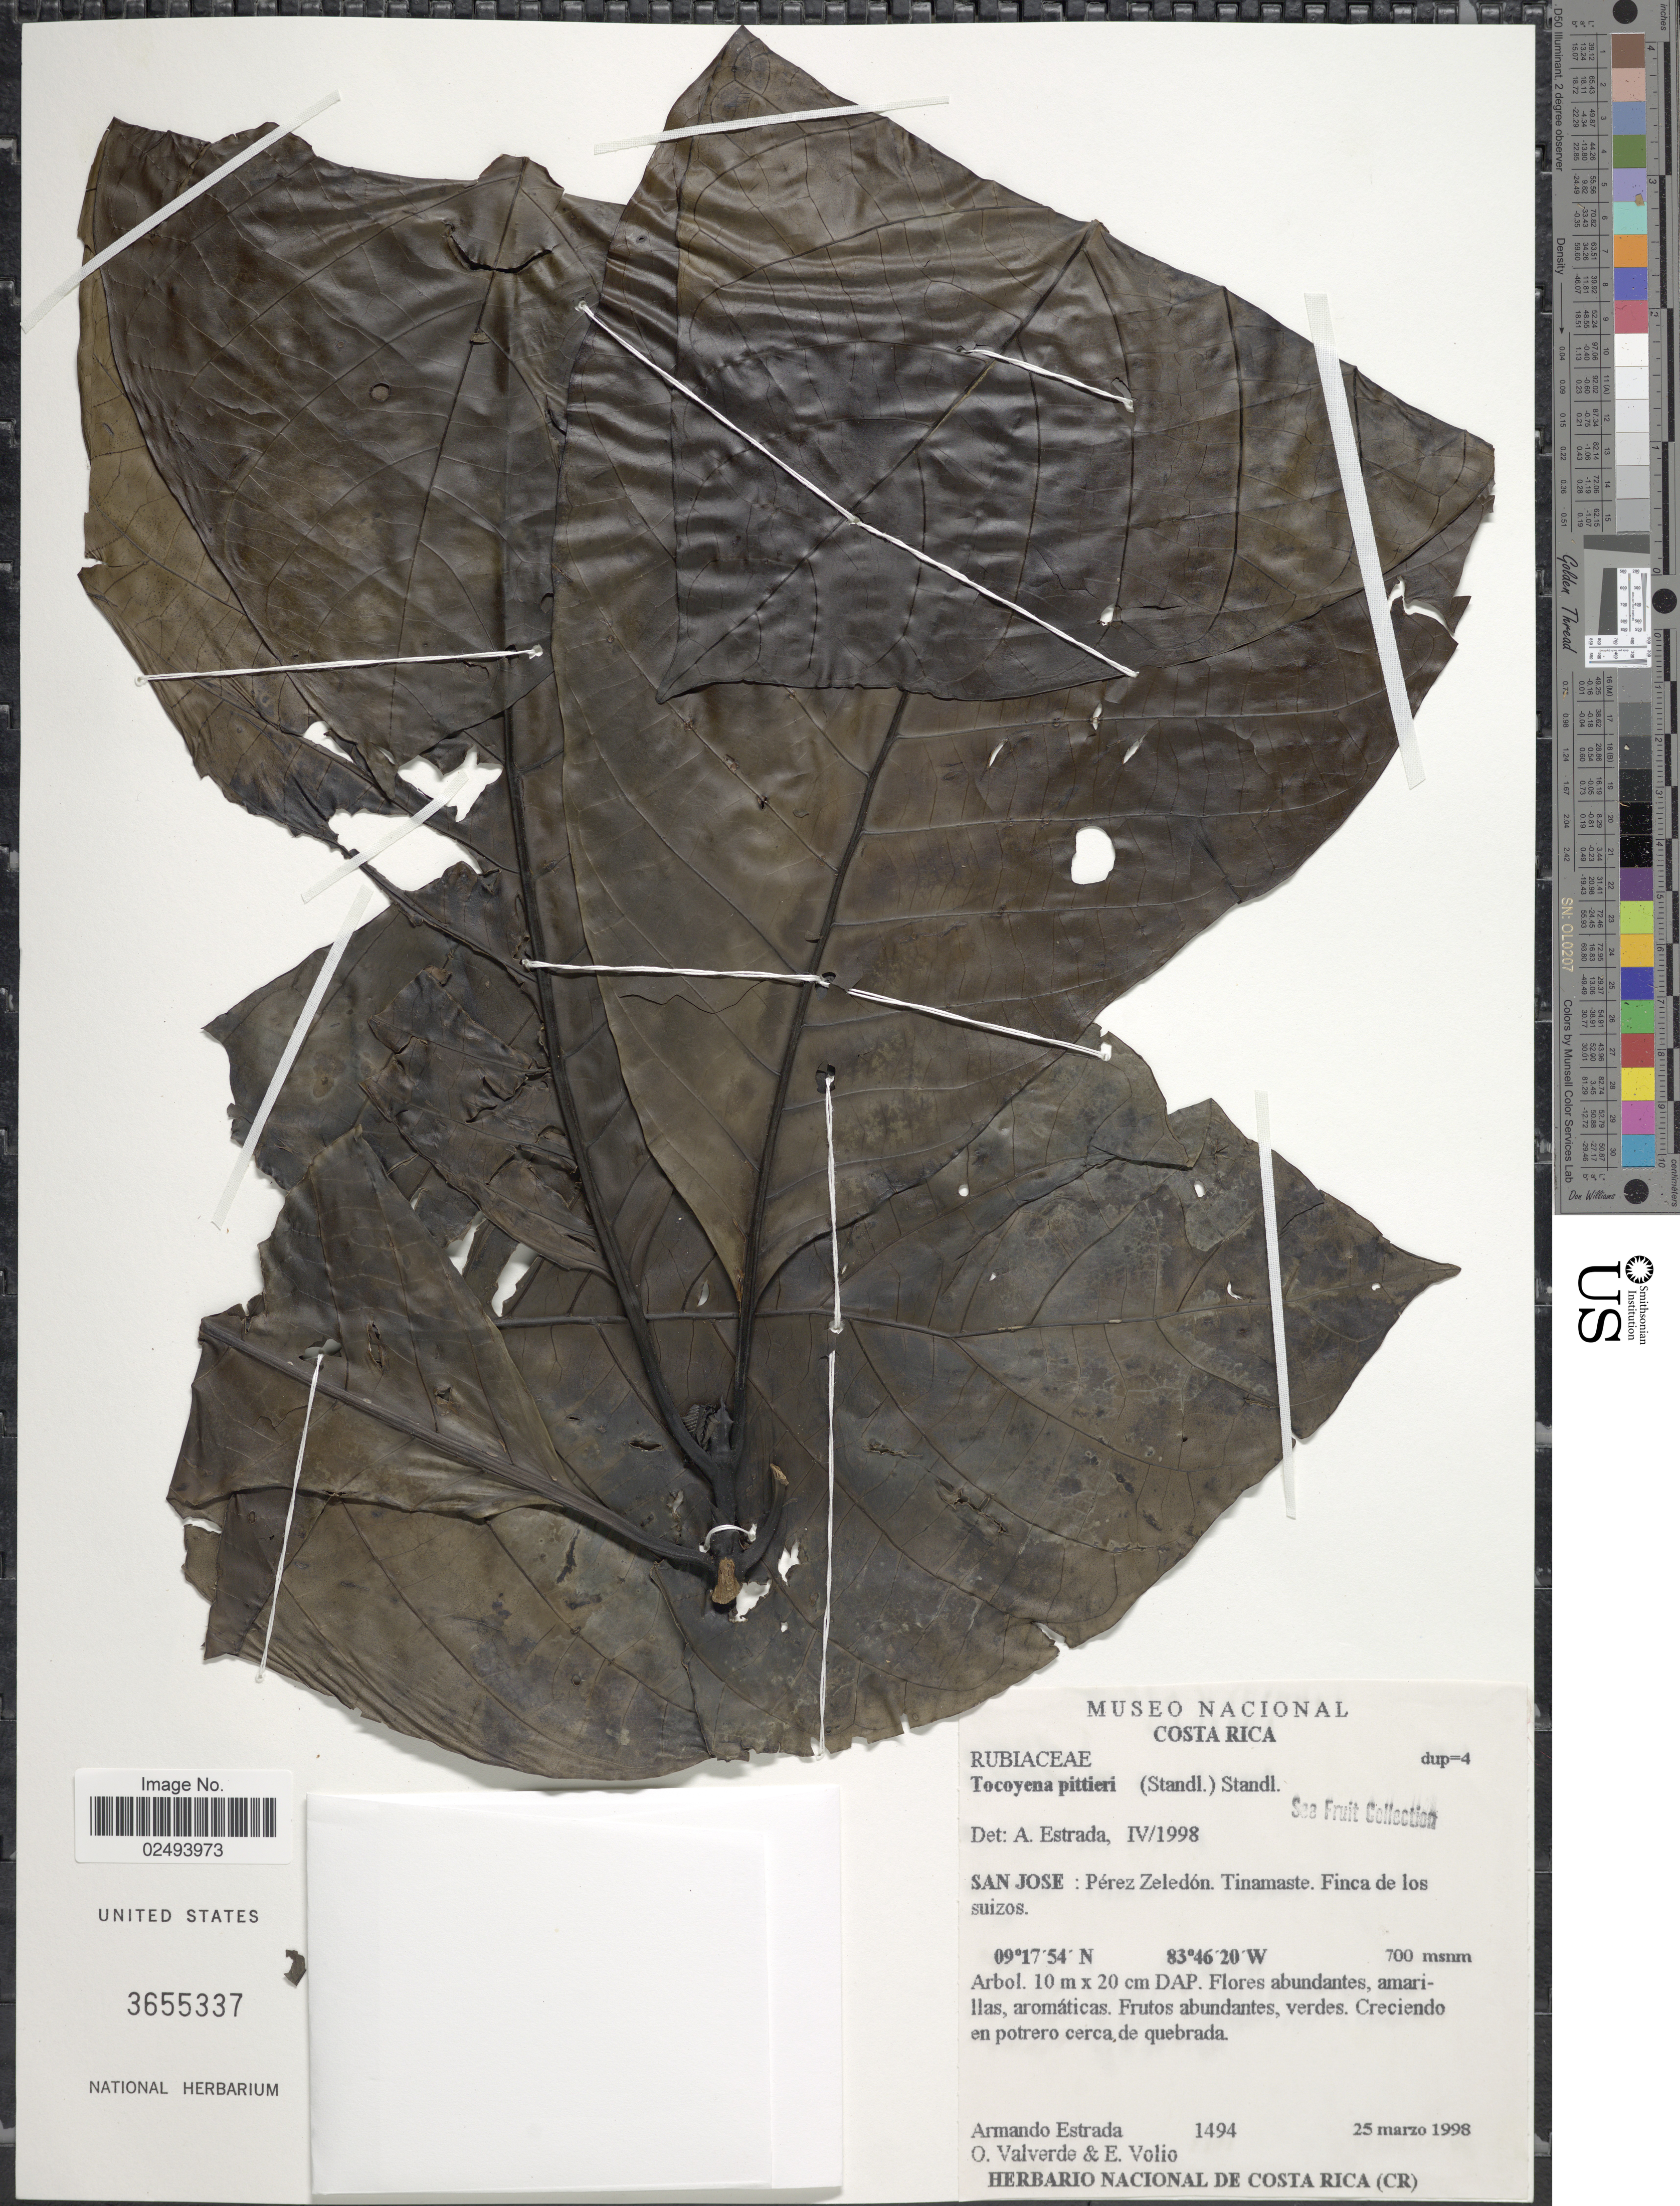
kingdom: Plantae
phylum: Tracheophyta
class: Magnoliopsida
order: Gentianales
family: Rubiaceae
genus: Tocoyena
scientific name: Tocoyena pittieri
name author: (Standl.) Standl.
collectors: A. Estrada, O. Valverde & E. Volio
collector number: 1494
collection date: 1998-03-25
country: Costa Rica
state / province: San José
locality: Peres Zeledon. Tinamaste. Finca de los suizos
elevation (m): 700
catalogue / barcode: US 3655337